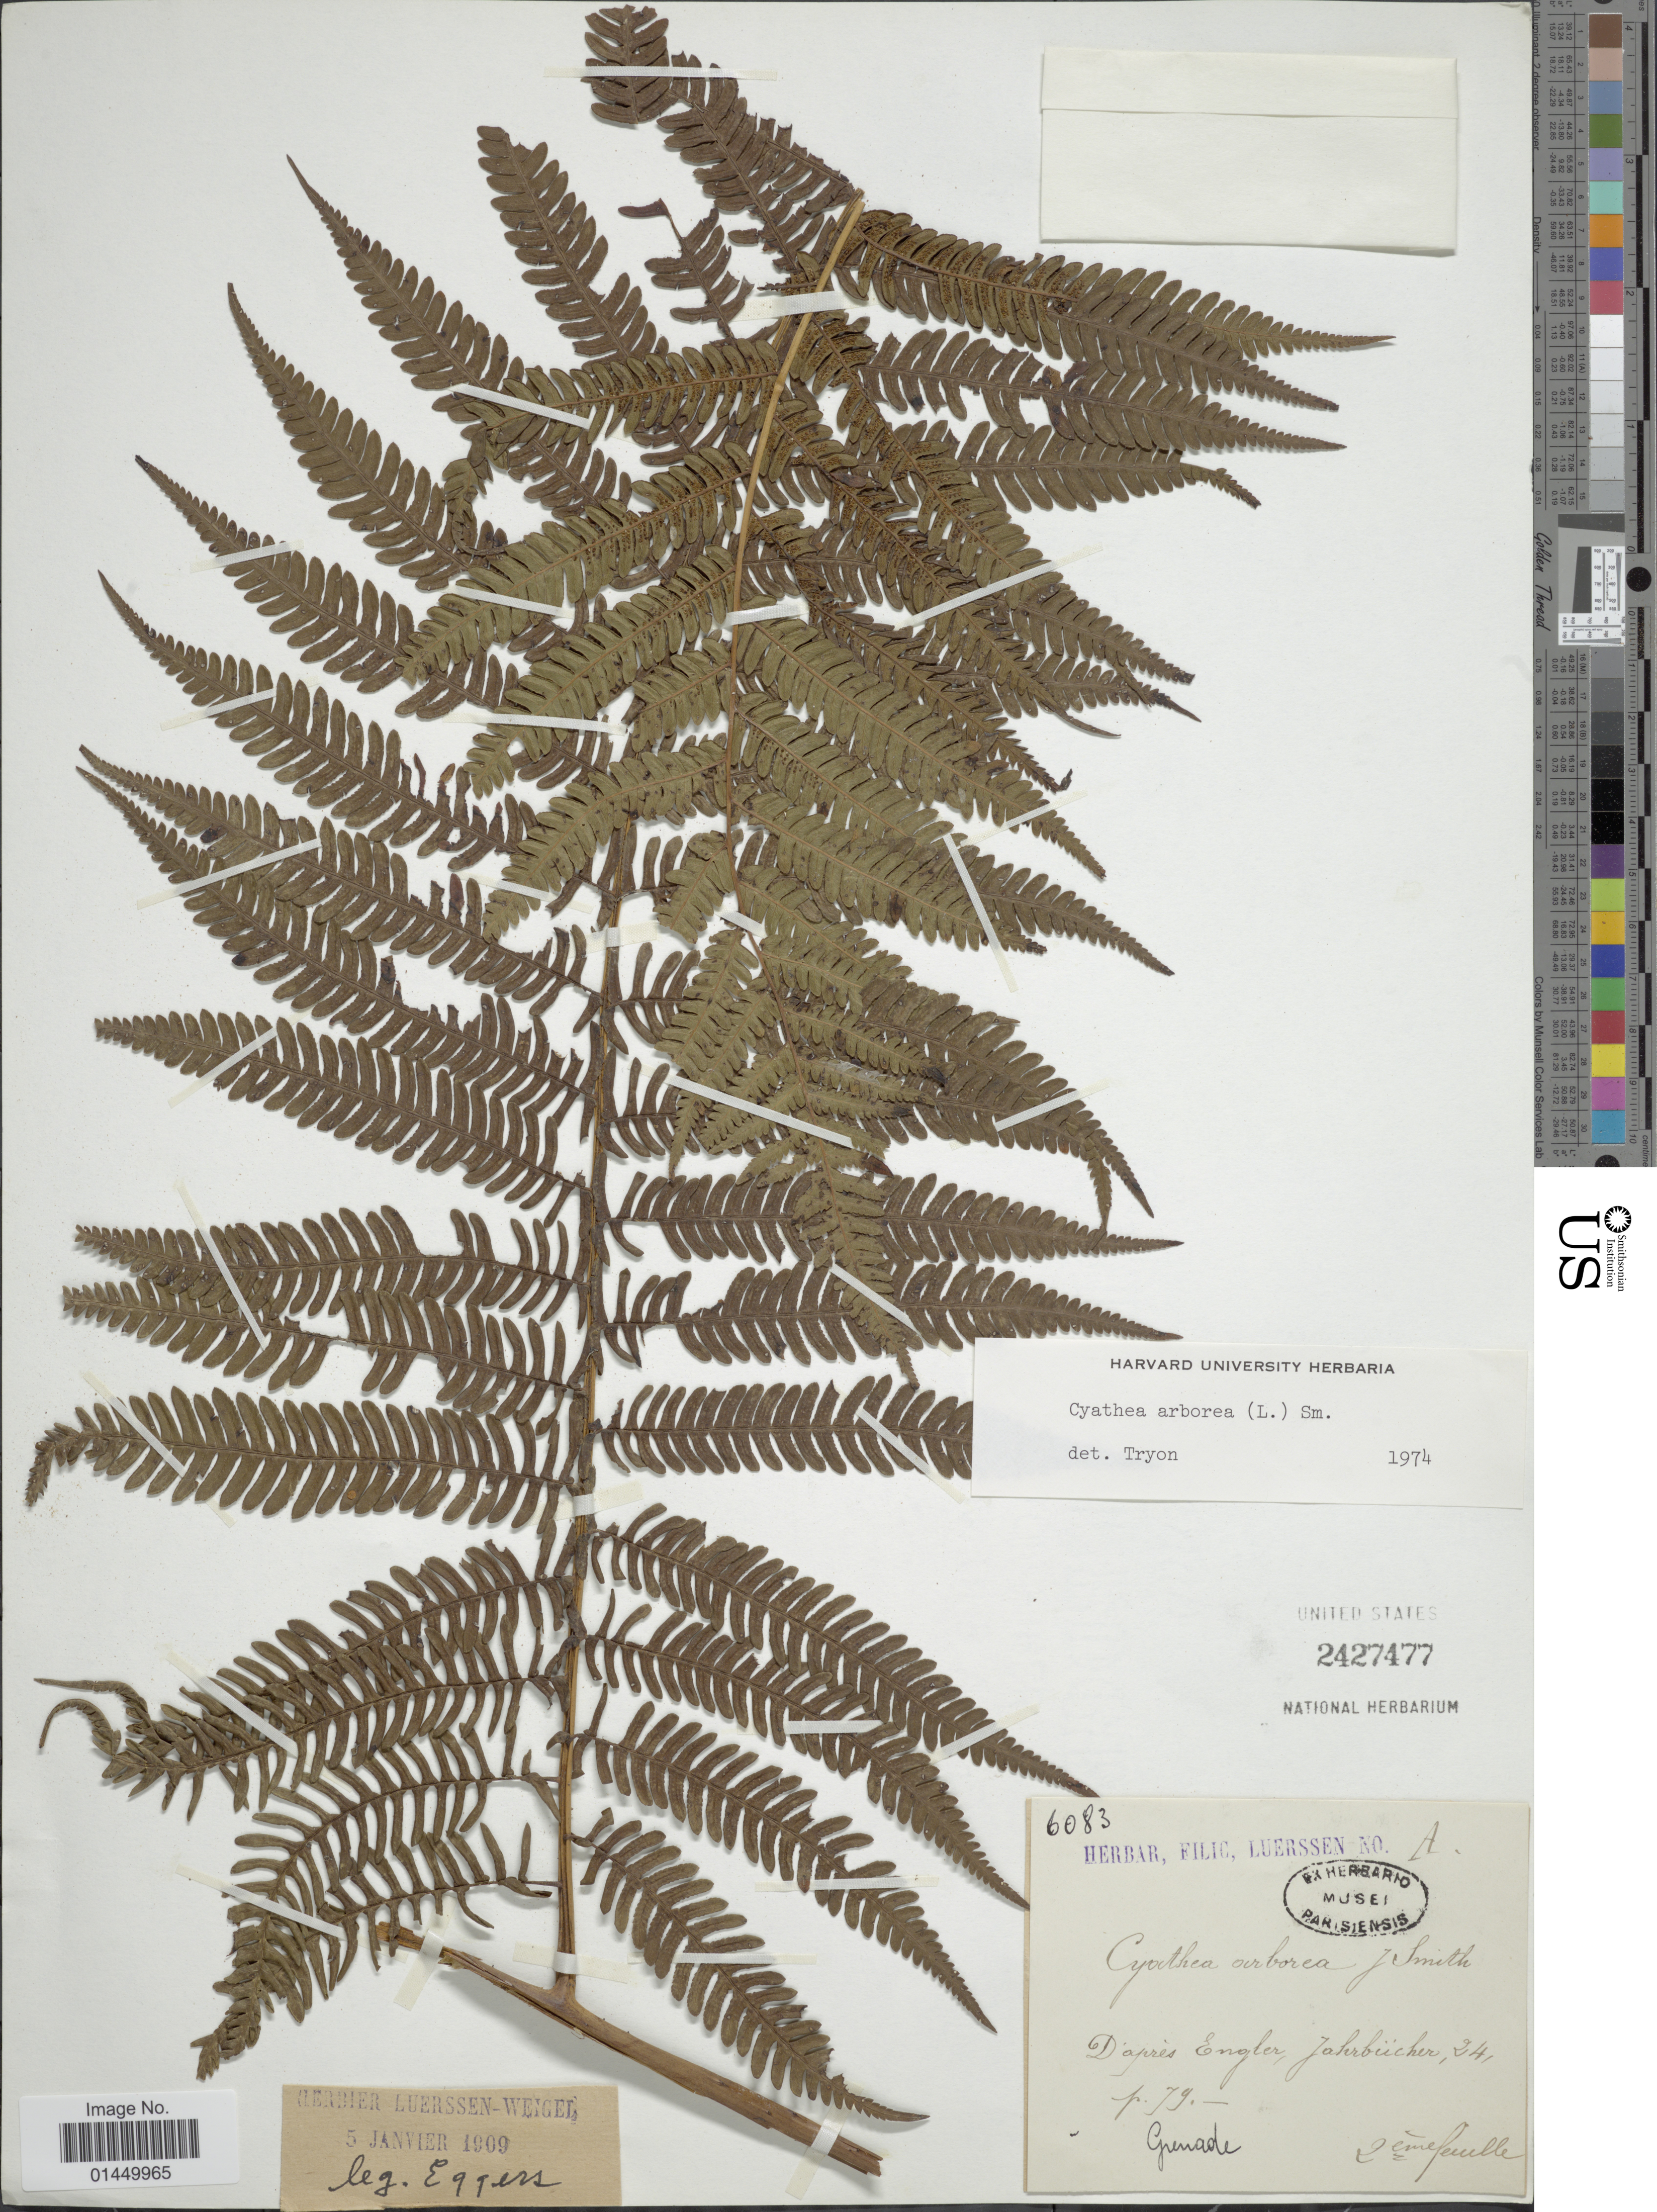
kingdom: Plantae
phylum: Tracheophyta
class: Polypodiopsida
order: Cyatheales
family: Cyatheaceae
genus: Cyathea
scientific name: Cyathea arborea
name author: (L.) Sm.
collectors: H. F. A. von Eggers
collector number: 6083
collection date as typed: Transcribed d/m/y: 24/2/79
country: Grenada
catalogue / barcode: US 2427477